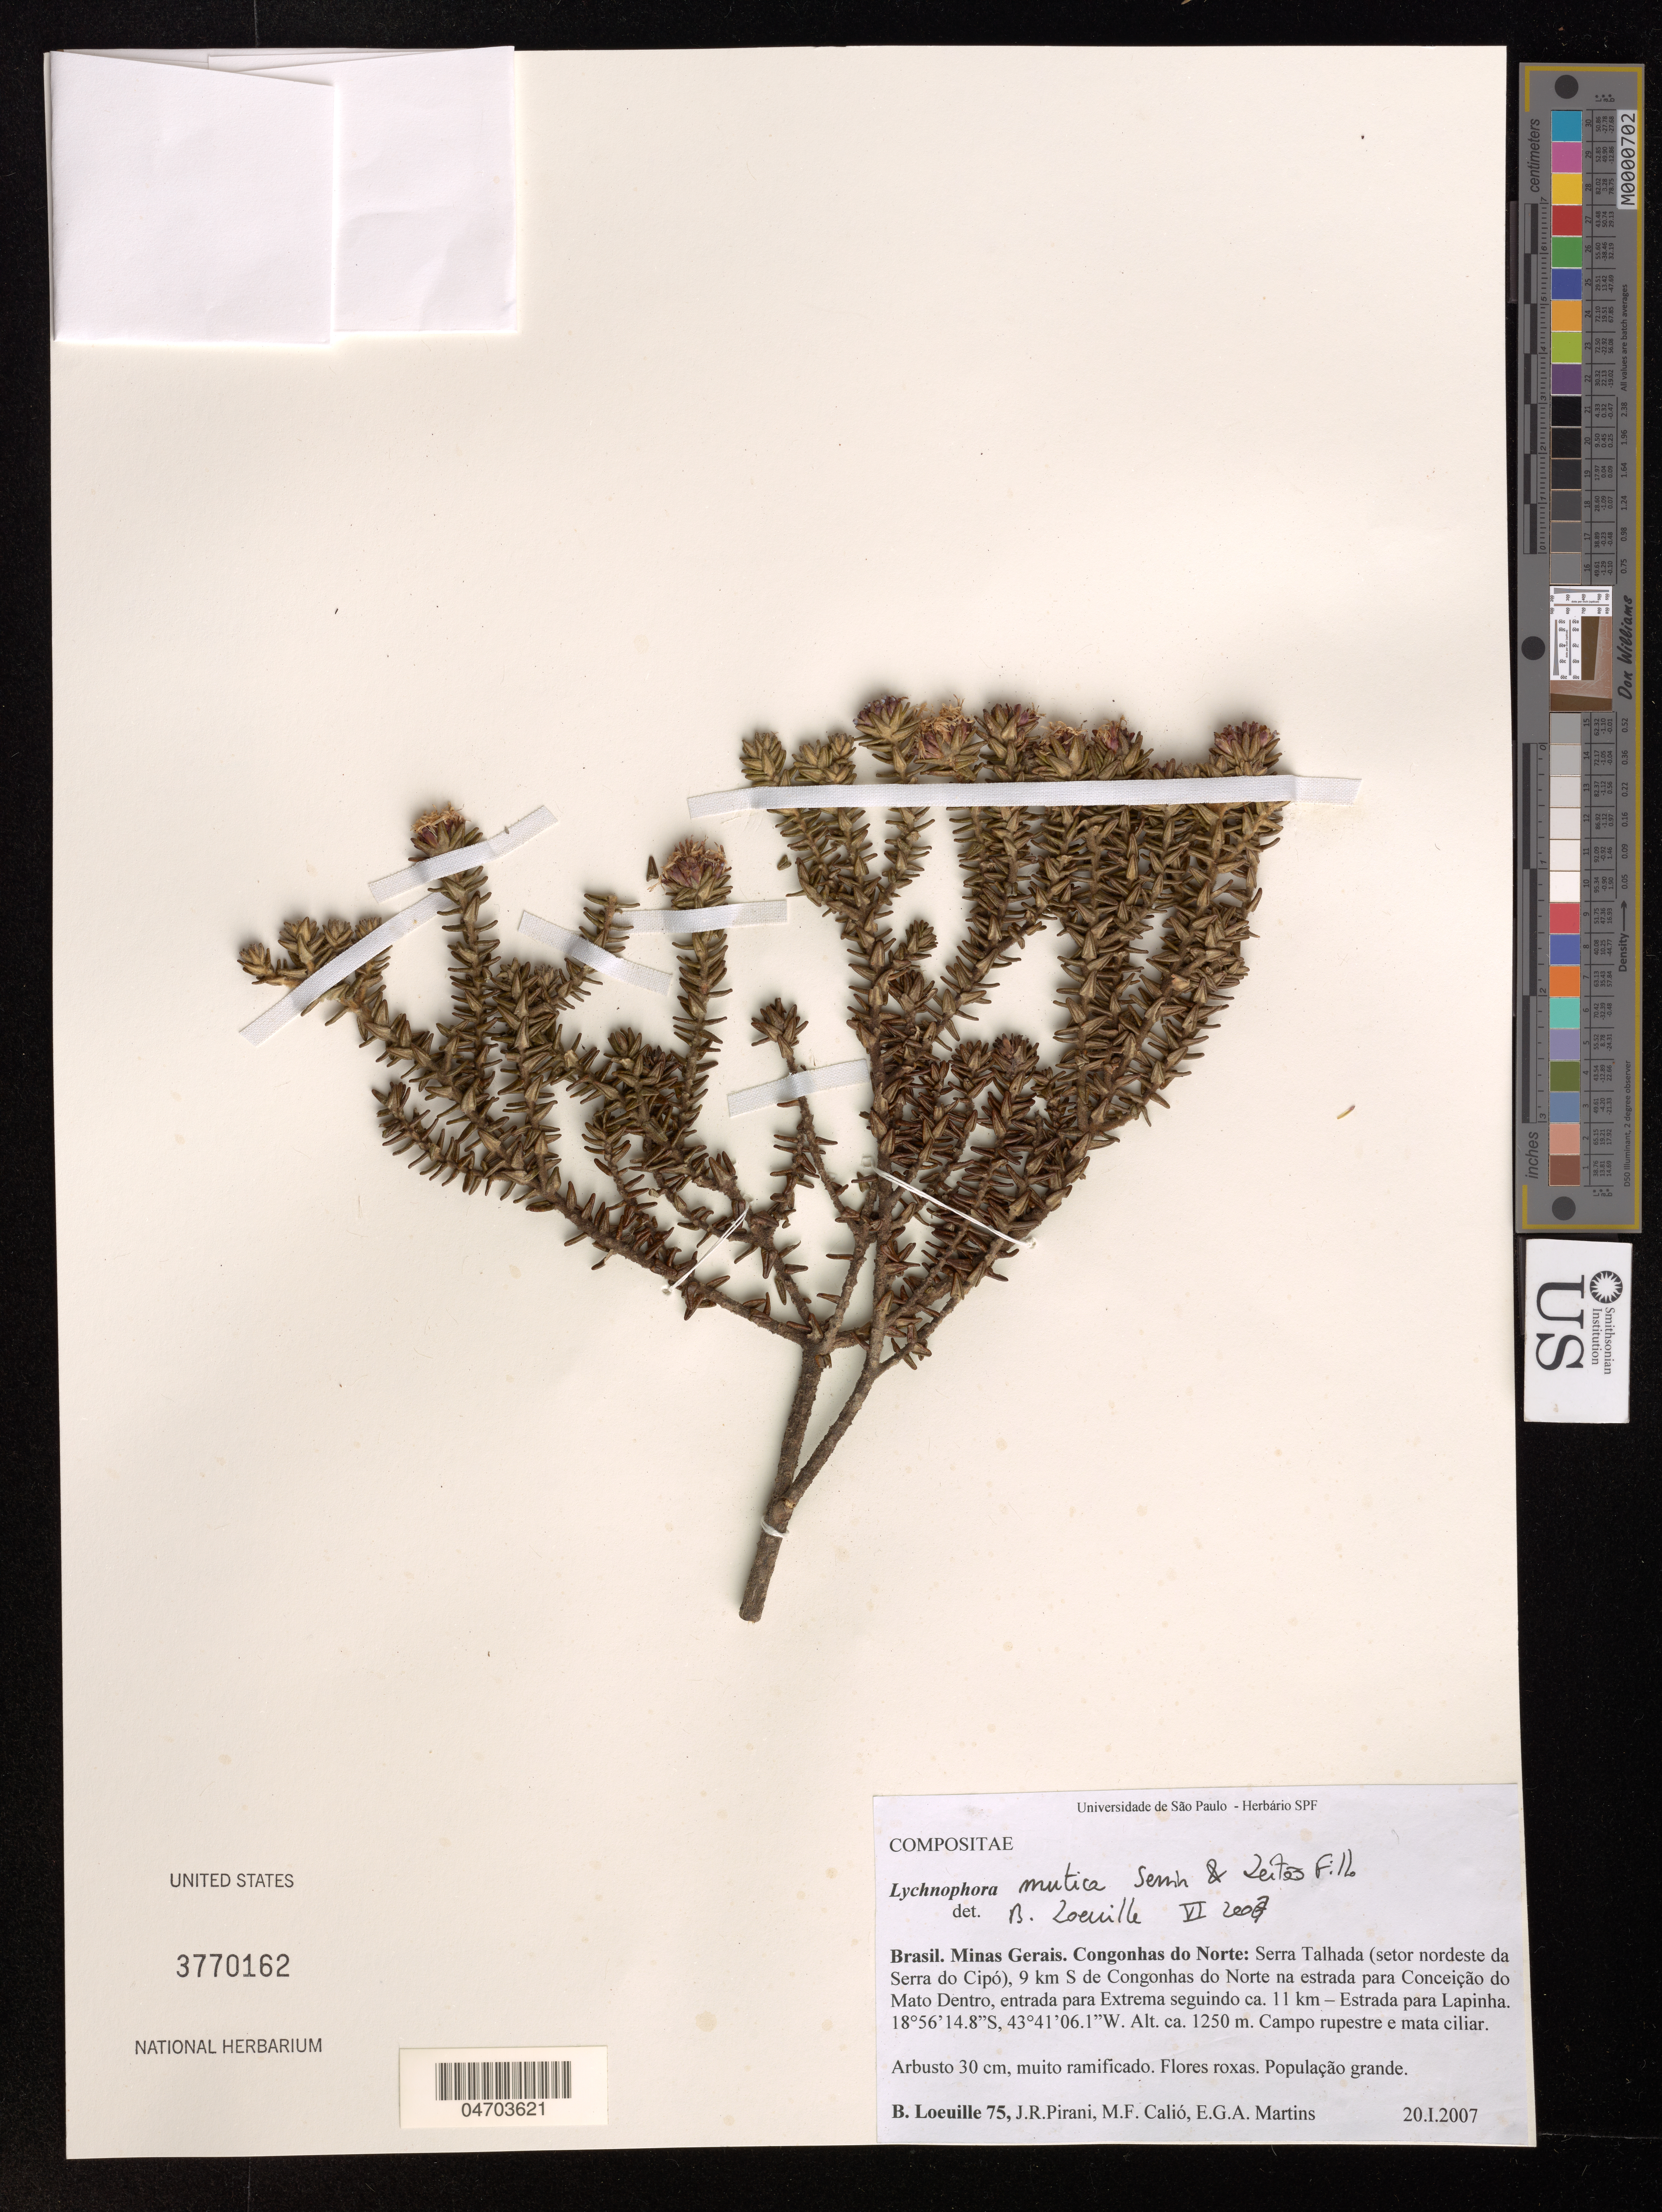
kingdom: Plantae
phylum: Tracheophyta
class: Magnoliopsida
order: Asterales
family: Asteraceae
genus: Lychnophora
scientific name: Lychnophora mutica Semir sp. nov. ined.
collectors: B. Loeuille & J. R. Pirani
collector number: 75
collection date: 2007-01-20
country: Brazil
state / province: Minas Gerais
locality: Congonhas do Norte: Serra Talhada (sector nordeste da Serra do Cipó), 9 km S de Congonhas do Norte na estrada para Conceição do Mato Dentro.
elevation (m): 1250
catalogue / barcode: US 3770162